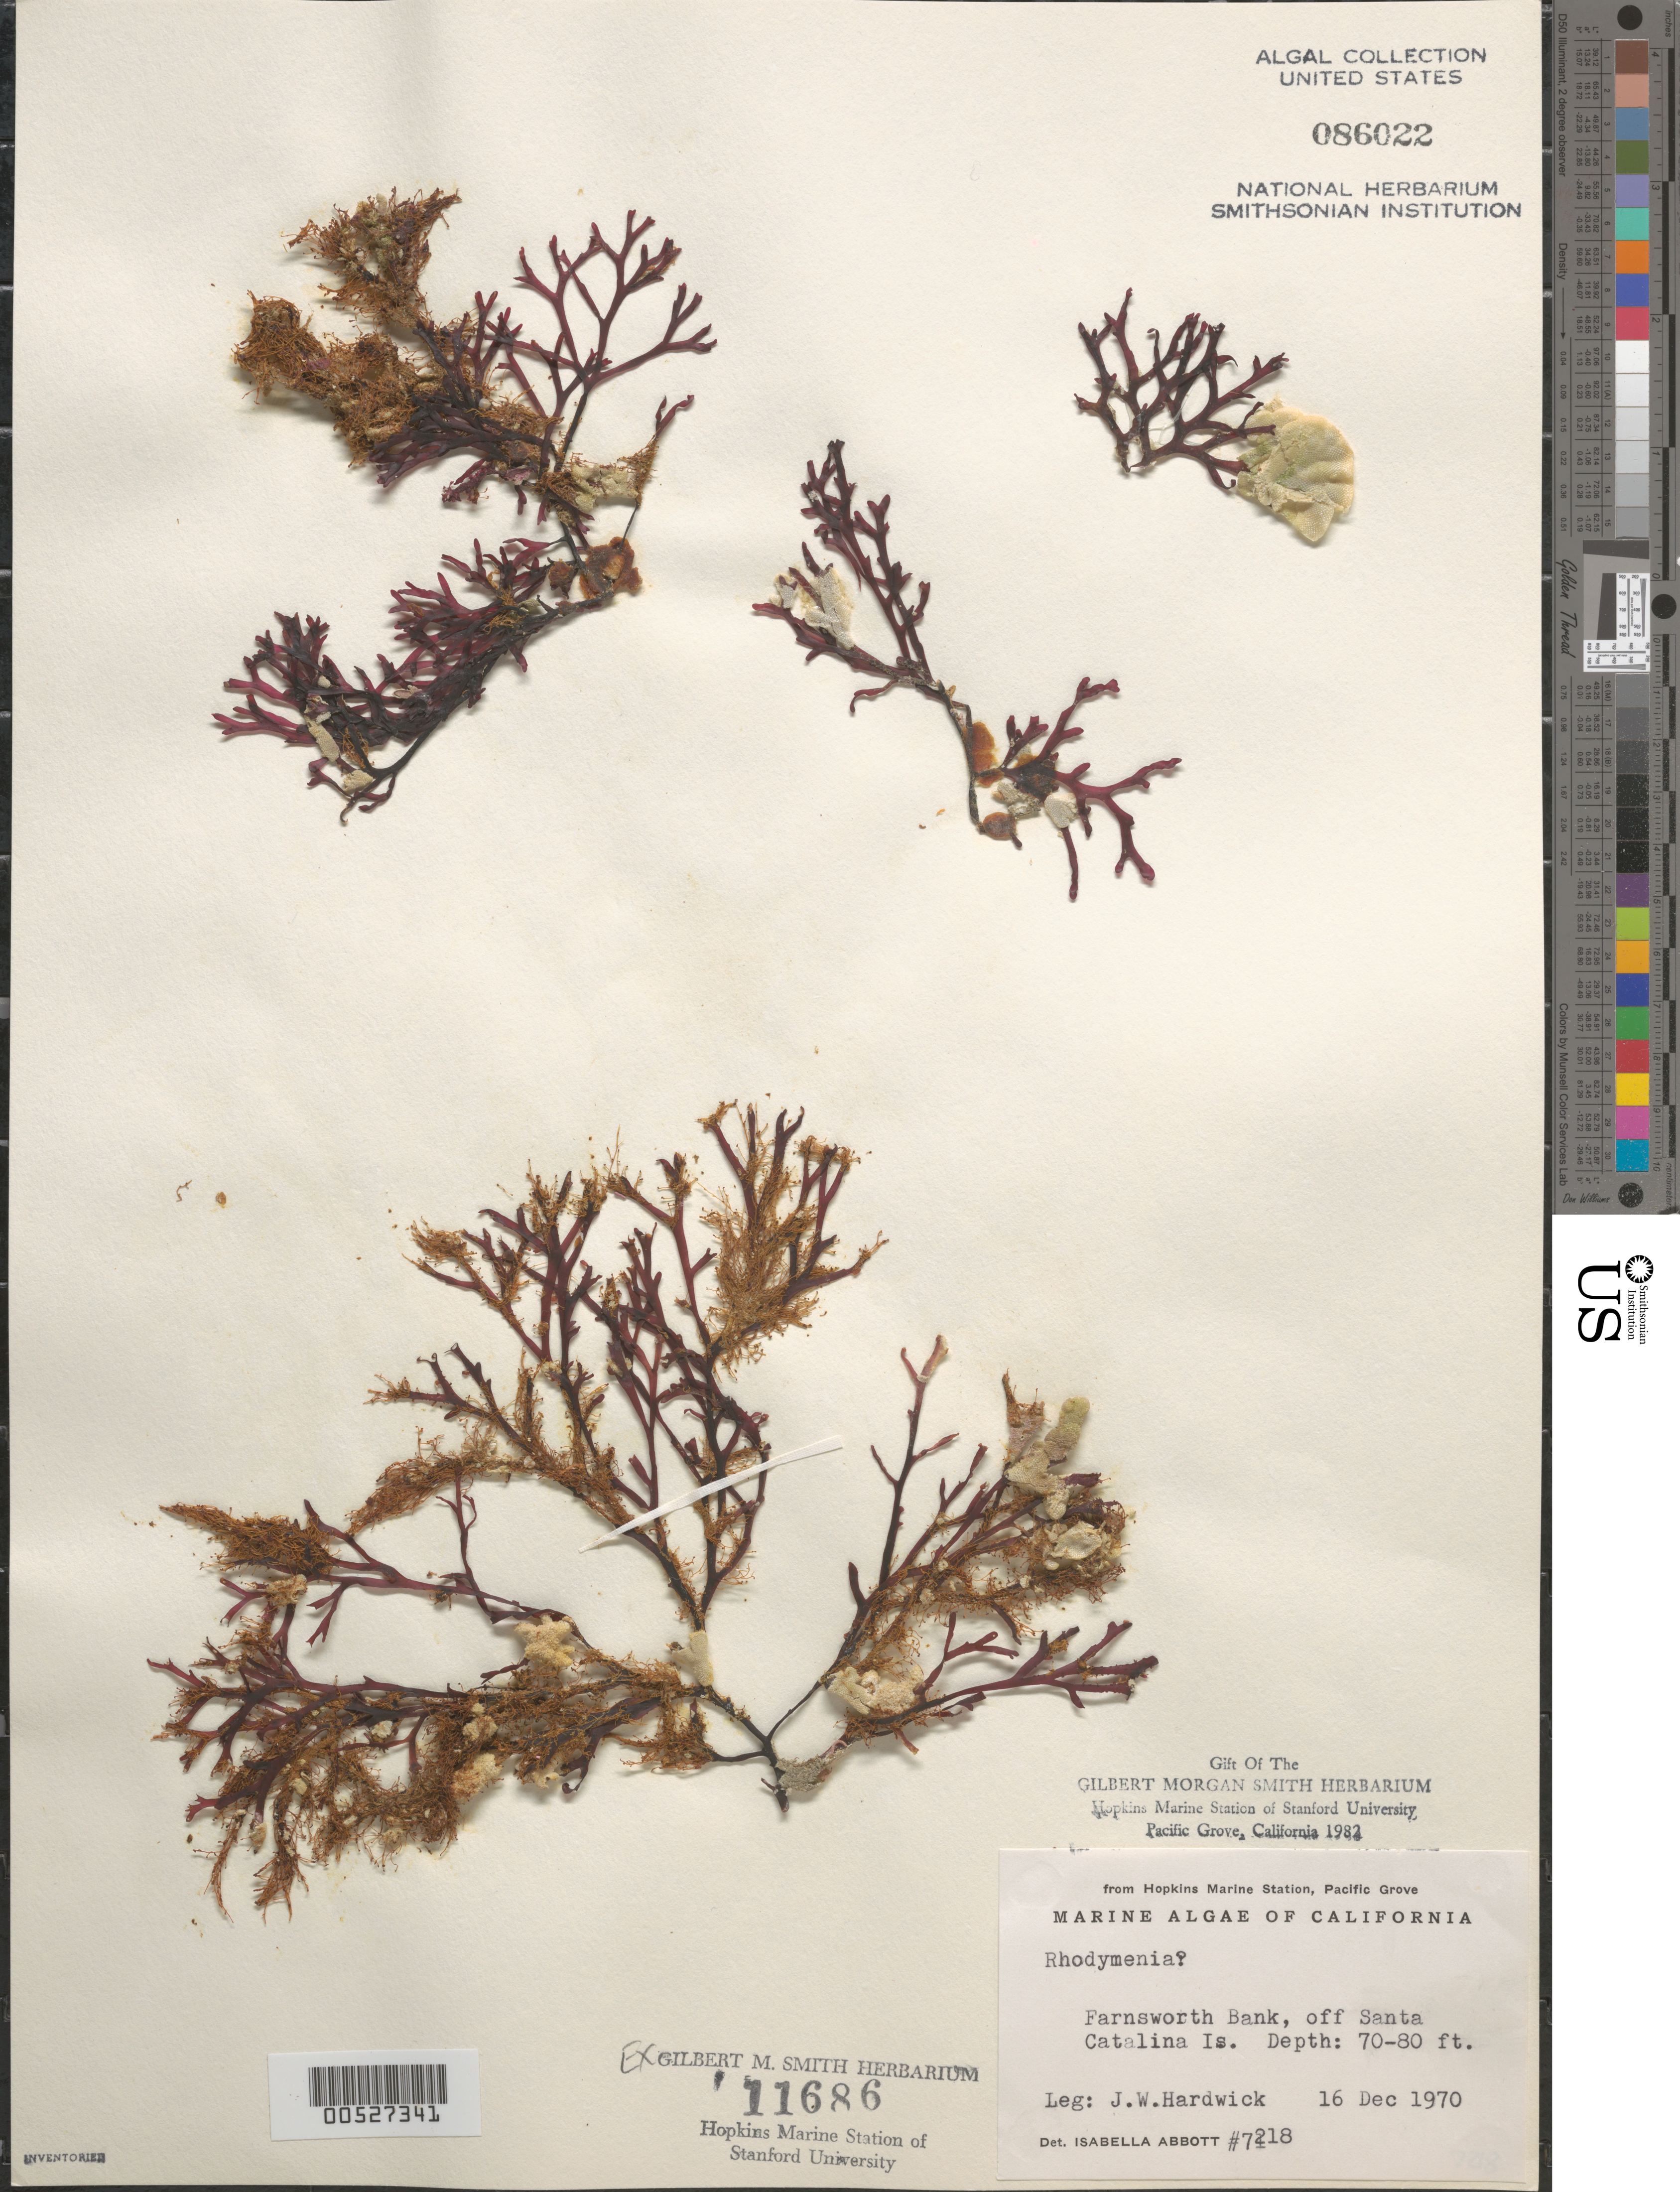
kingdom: Plantae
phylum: Rhodophyta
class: Florideophyceae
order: Rhodymeniales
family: Rhodymeniaceae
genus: Rhodymenia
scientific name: Rhodymenia sp.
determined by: Abbott, Isabella A.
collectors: J. Hardwick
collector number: IAA 7218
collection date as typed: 16 Dec 1970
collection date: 1970-12-16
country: United States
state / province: California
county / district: Los Angeles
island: Santa Catalina Island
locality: Farnsworth Bank, off the island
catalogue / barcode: US 86022